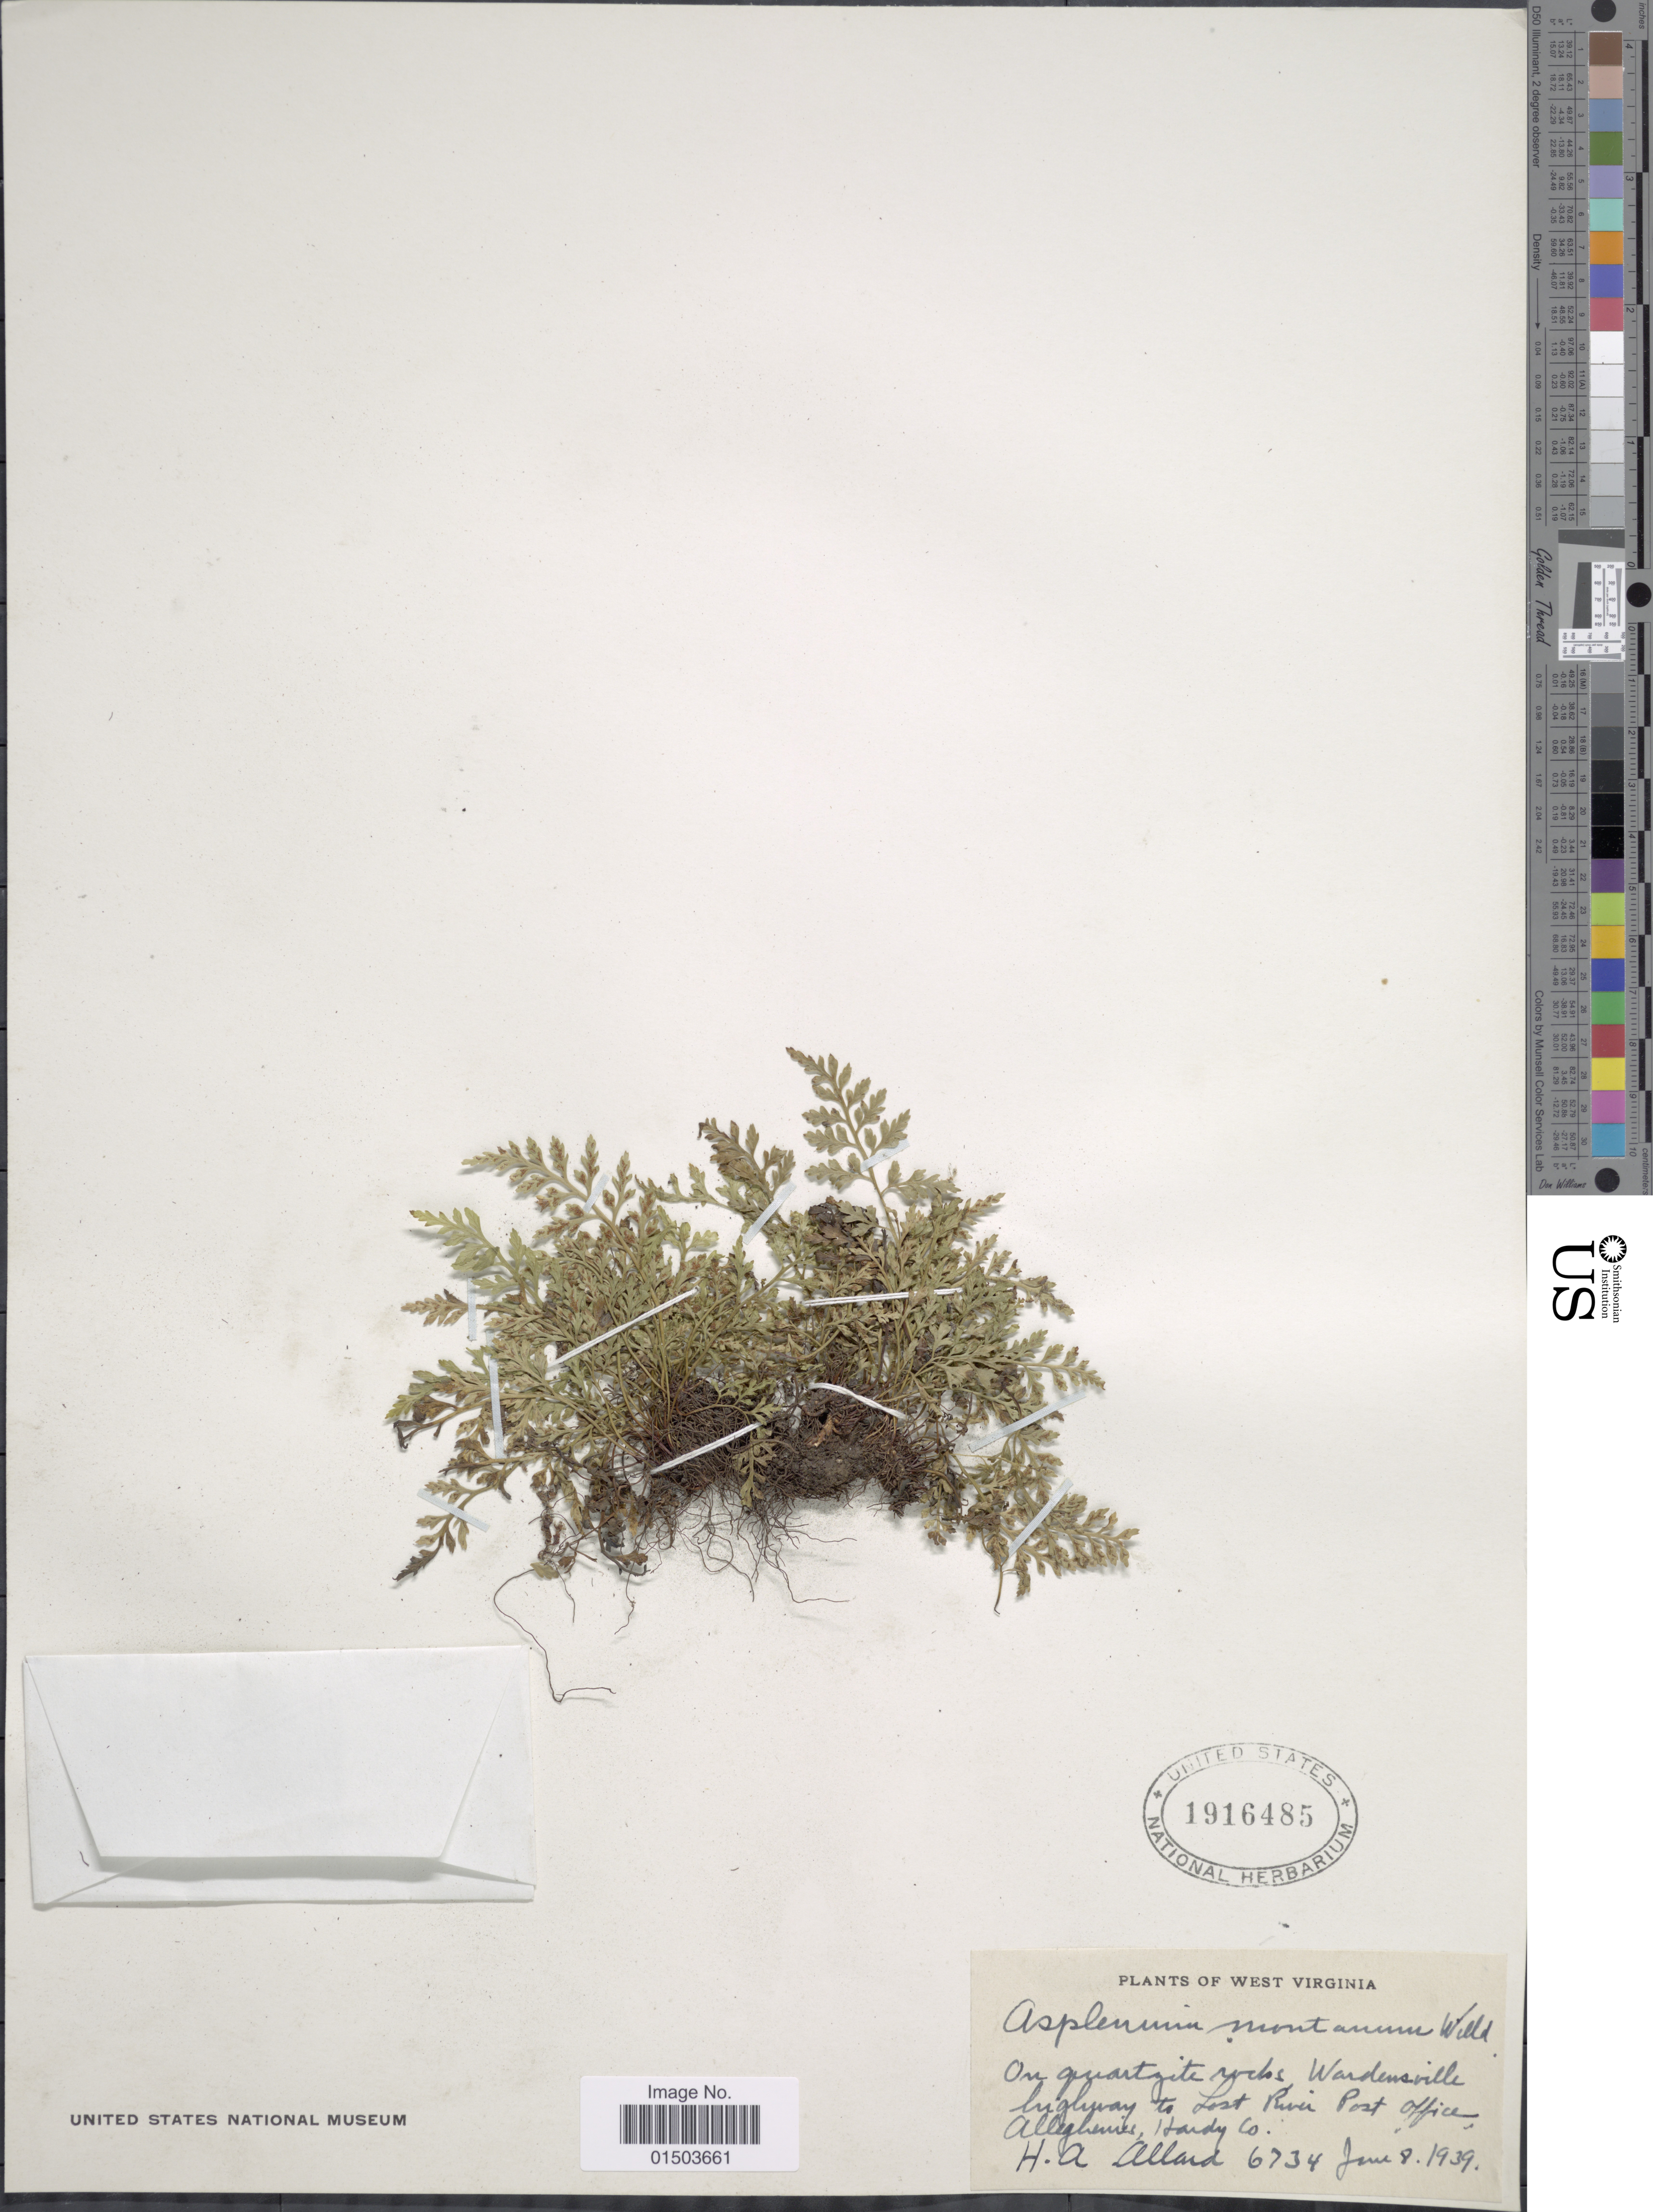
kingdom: Plantae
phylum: Tracheophyta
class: Polypodiopsida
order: Polypodiales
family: Aspleniaceae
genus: Asplenium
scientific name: Asplenium montanum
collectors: H. A. Allard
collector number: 6734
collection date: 1939-06-08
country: United States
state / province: West Virginia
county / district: Hardy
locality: On quartzite rocks Wardensville highway to Los River Post Office, Alleghenies, Hardy Co.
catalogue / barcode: US 1916485